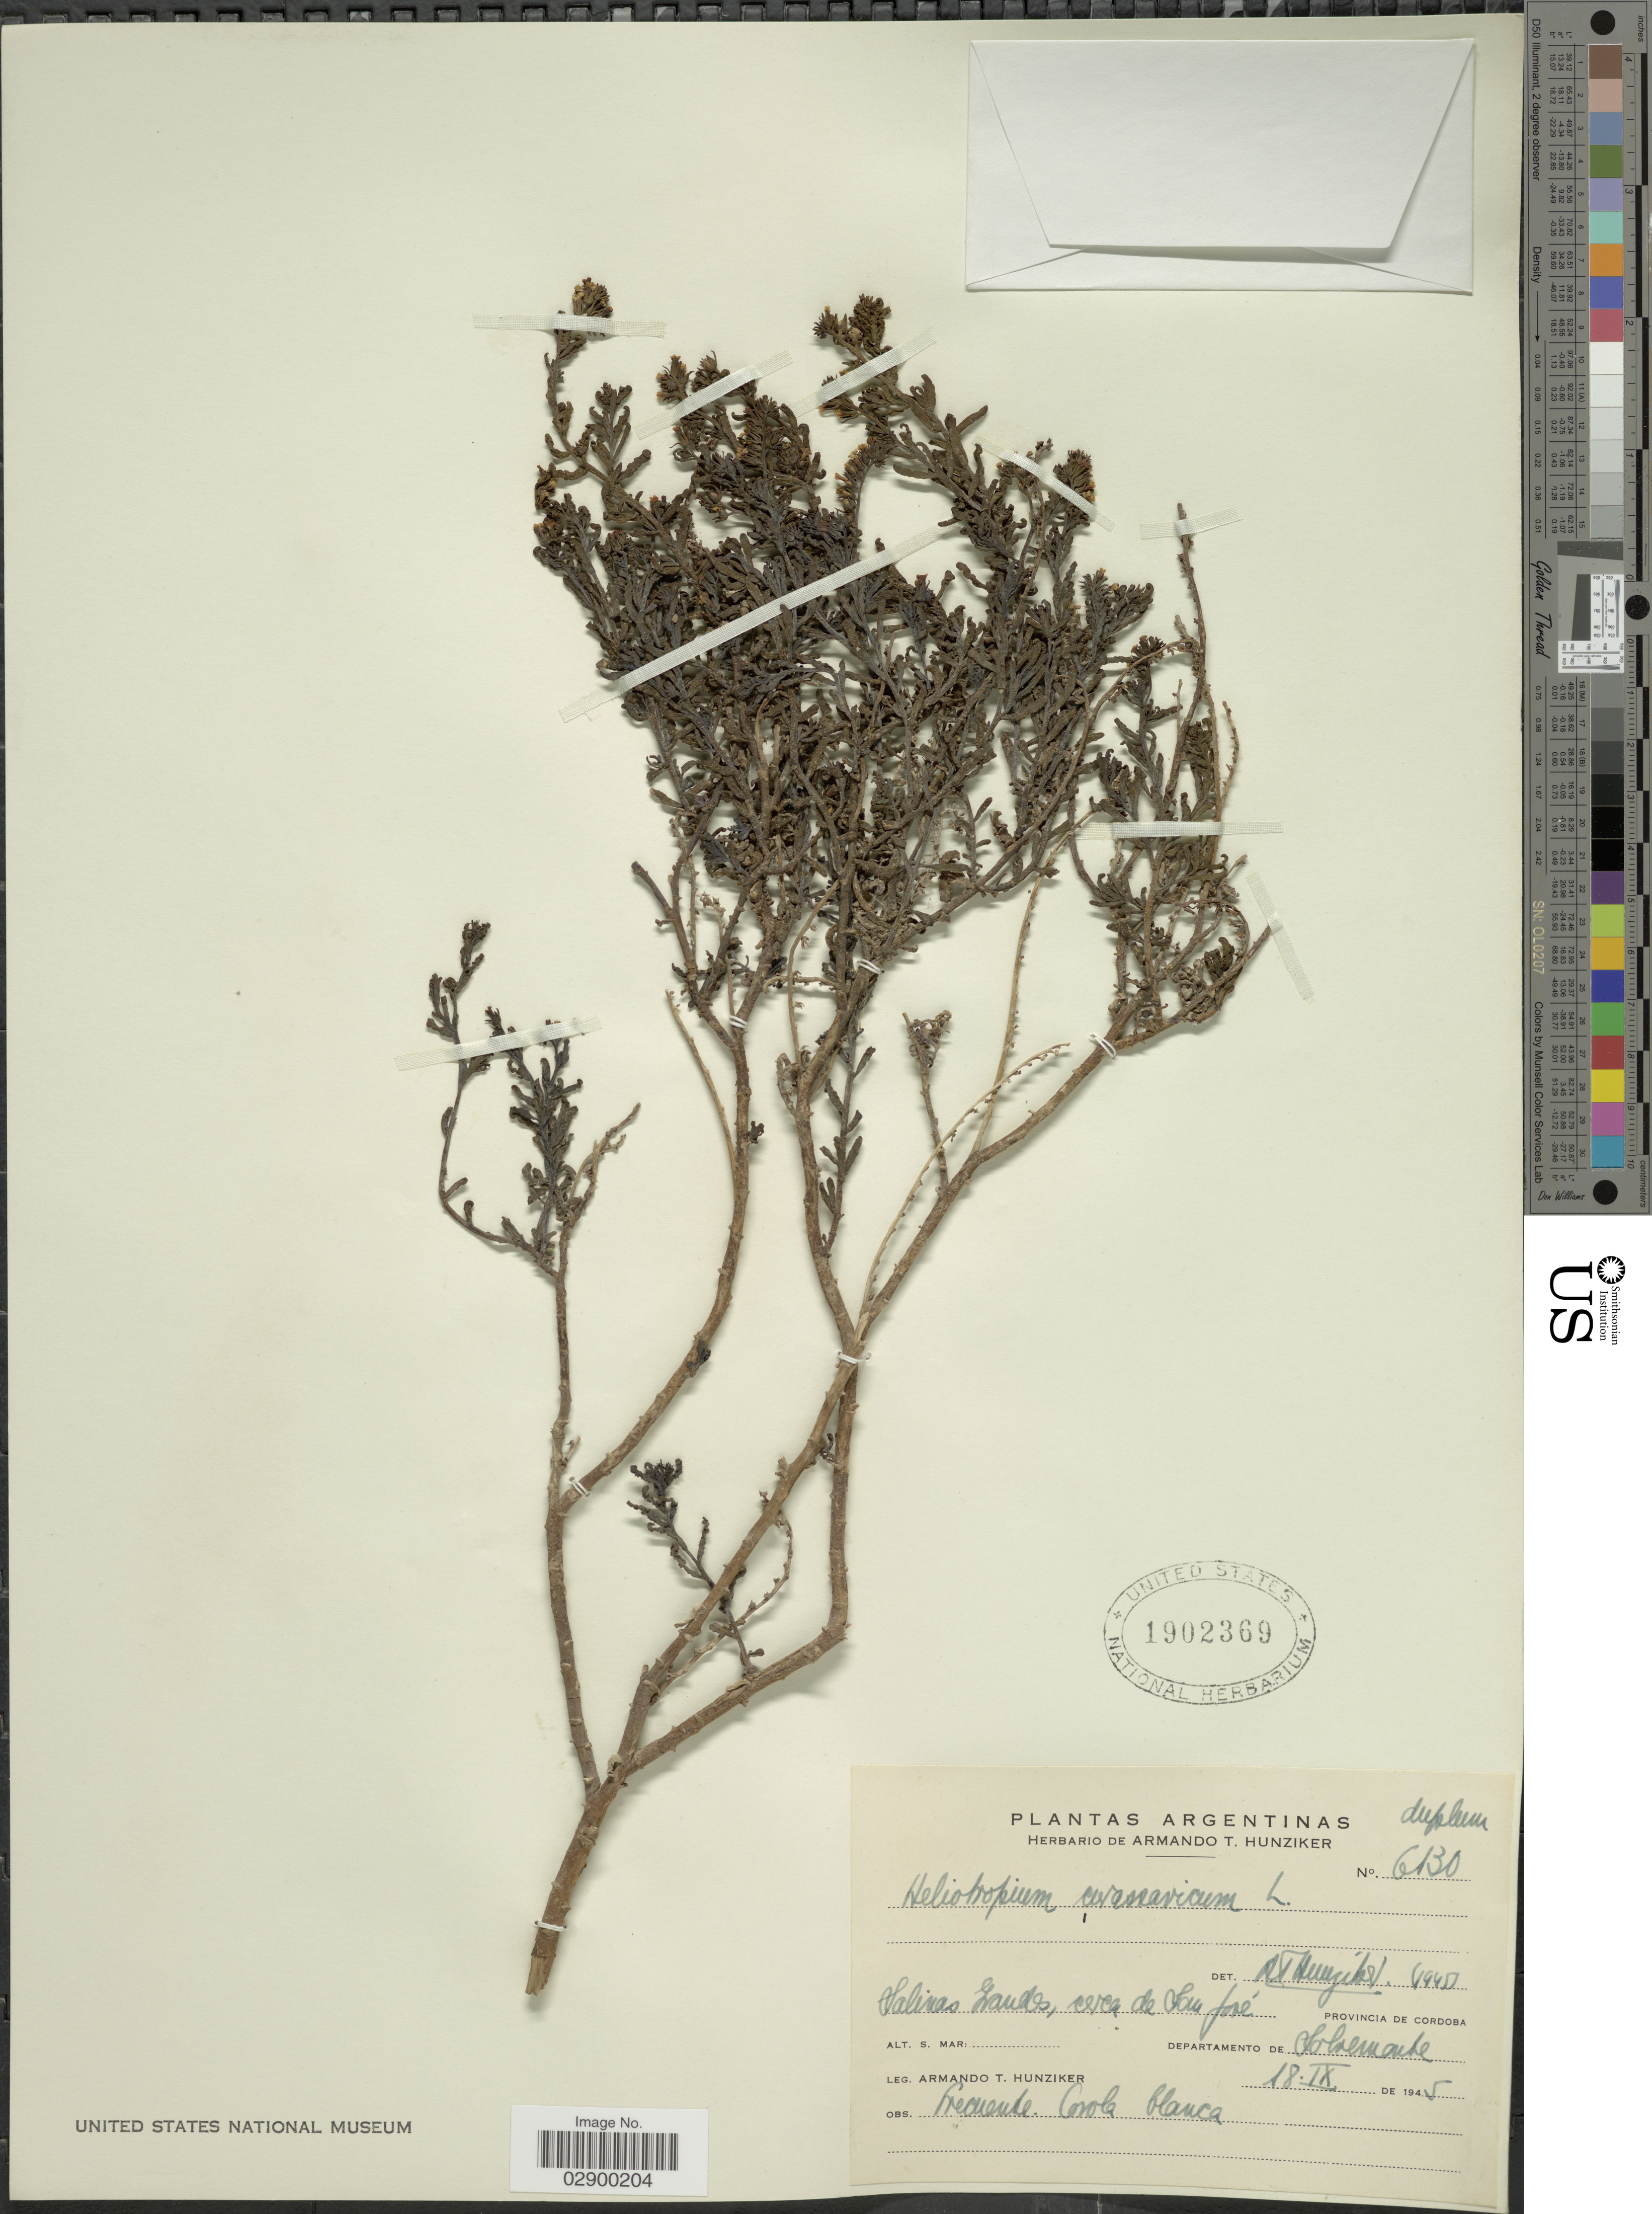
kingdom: Plantae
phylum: Tracheophyta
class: Magnoliopsida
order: Boraginales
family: Heliotropiaceae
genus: Heliotropium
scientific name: Heliotropium curassavicum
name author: L.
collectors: A. T. Hunziker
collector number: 6130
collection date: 1945-09-18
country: Argentina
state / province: Cordoba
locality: Salinas Grandes, cerca de San José, Provincia De Cordoba, Department de Sobremonte.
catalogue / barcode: US 1902369